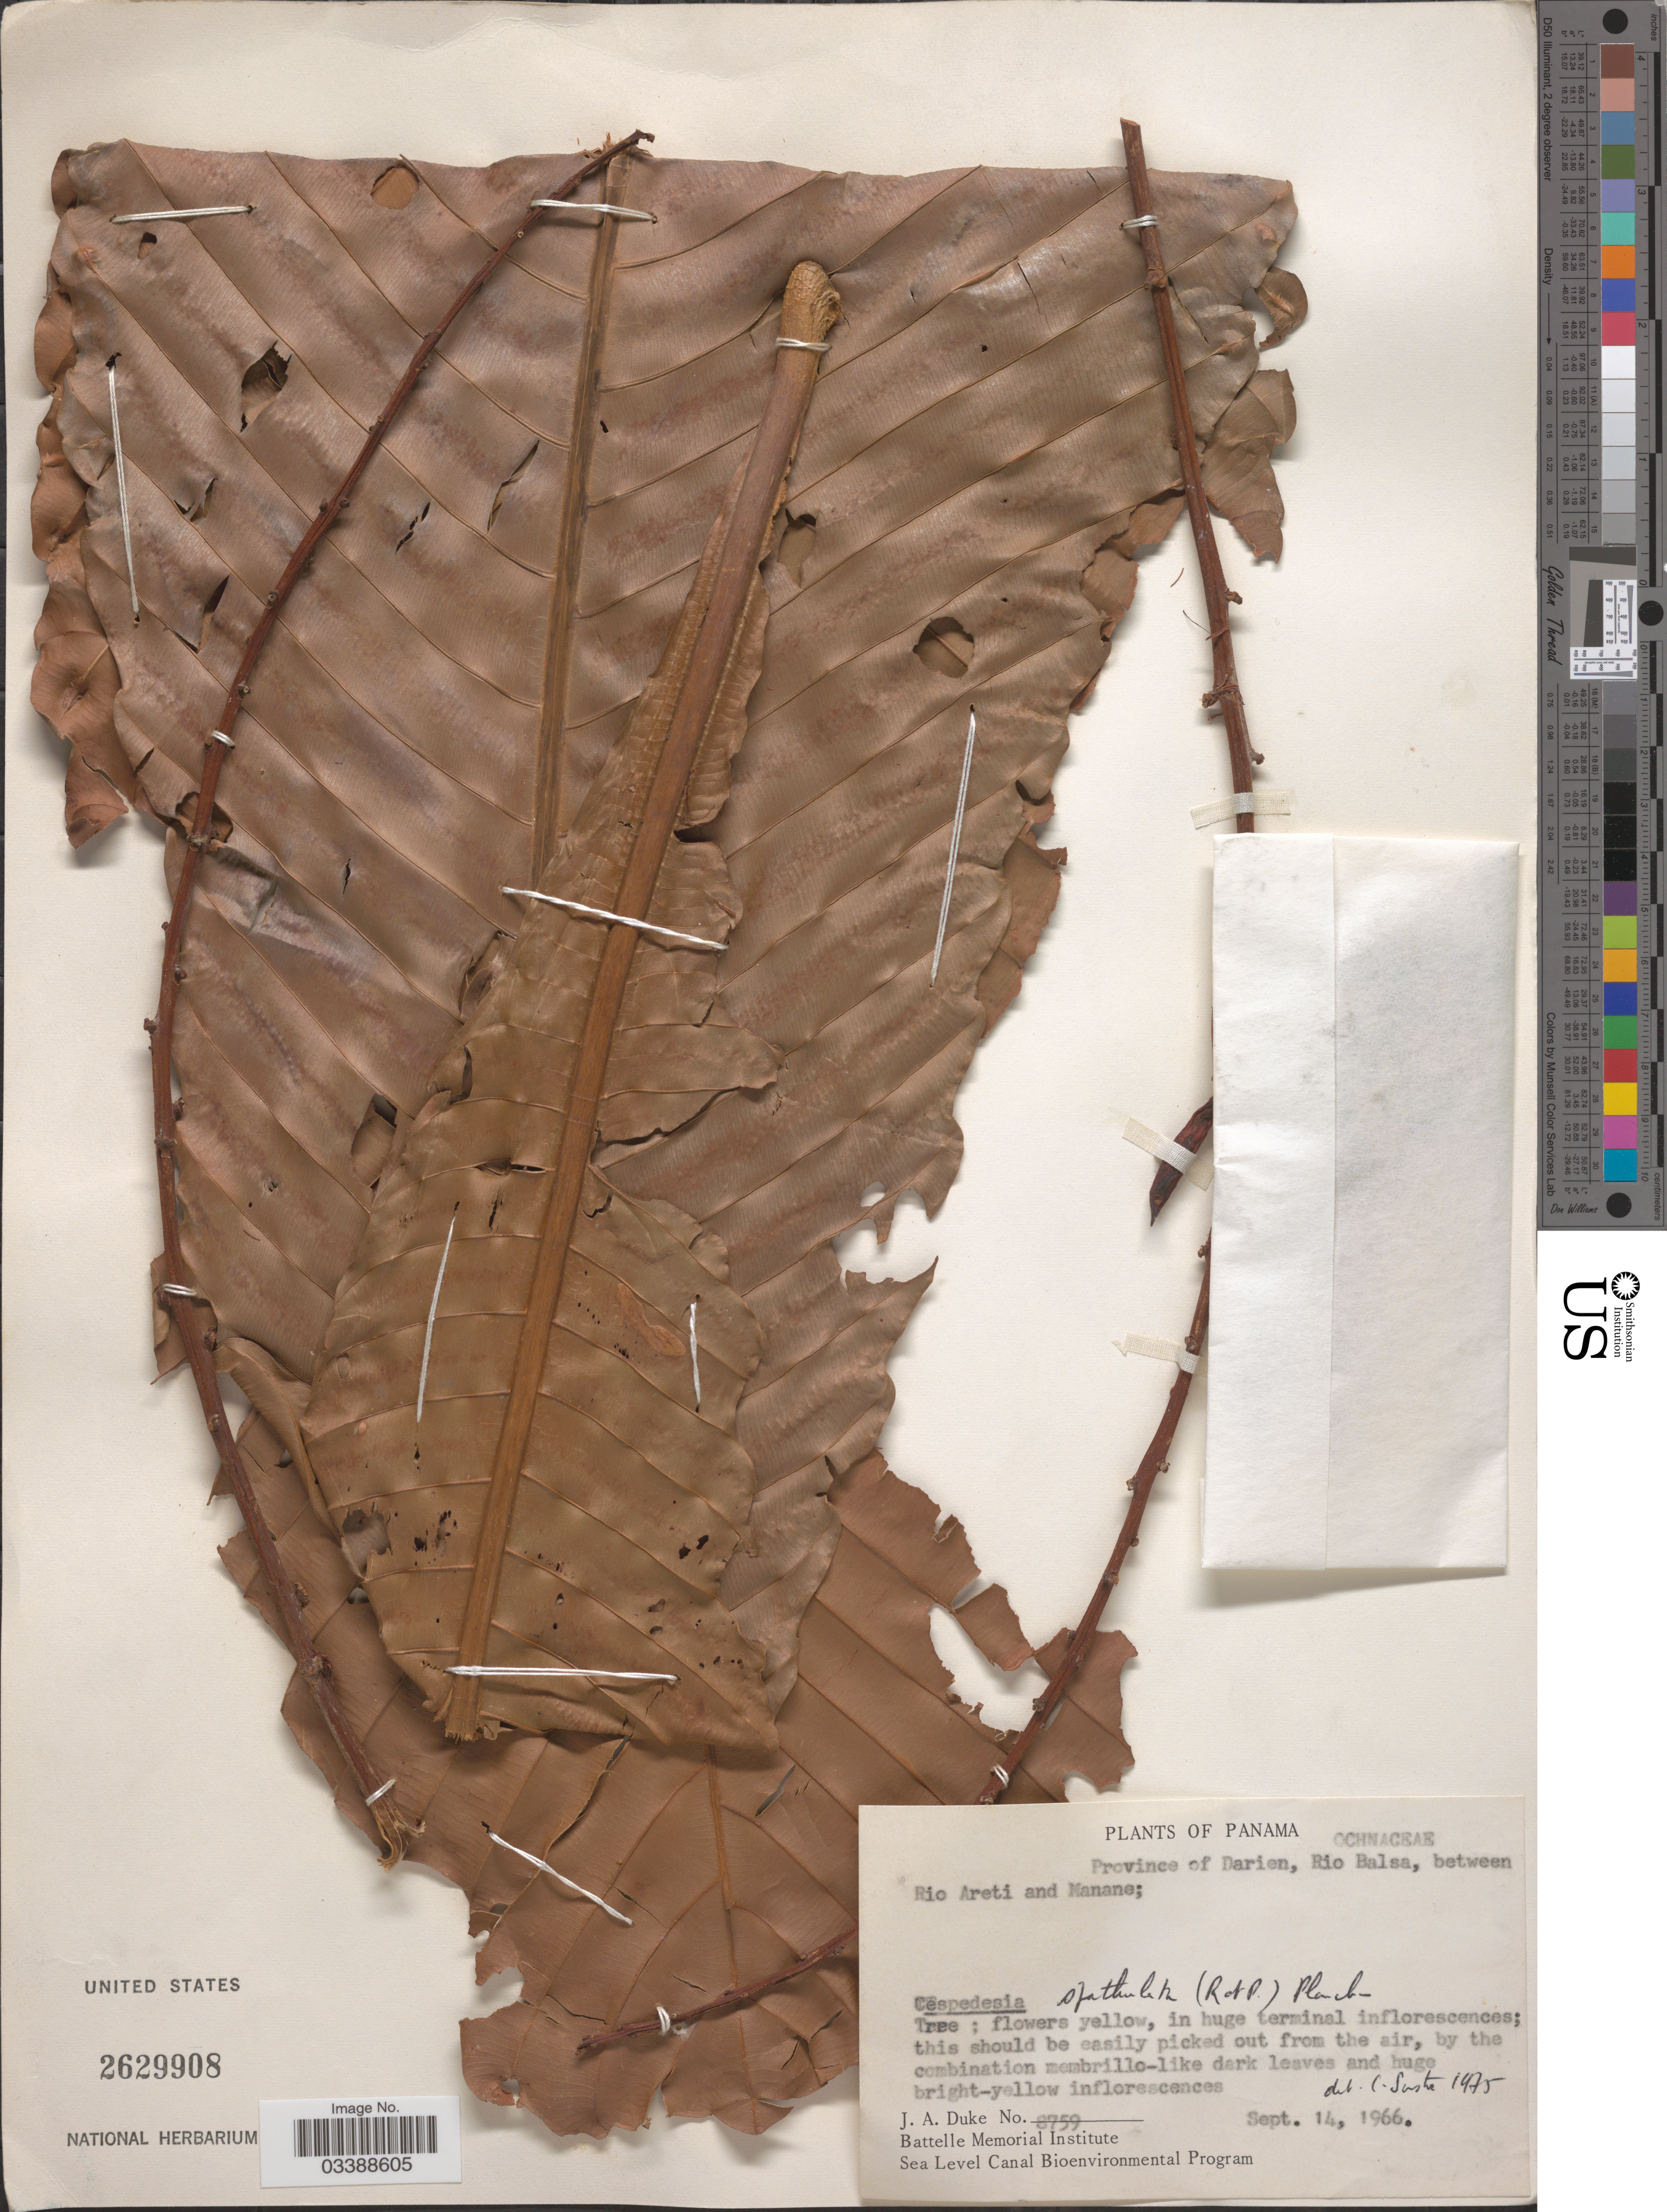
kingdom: Plantae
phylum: Tracheophyta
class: Magnoliopsida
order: Malpighiales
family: Ochnaceae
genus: Cespedesia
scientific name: Cespedesia spathulata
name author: (Ruiz & Pav.) Planch.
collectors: J. A. Duke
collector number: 8759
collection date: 1966-09-14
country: Panama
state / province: Darién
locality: Rio Balsa, between Rio Areti and Manane.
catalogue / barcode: US 2629908